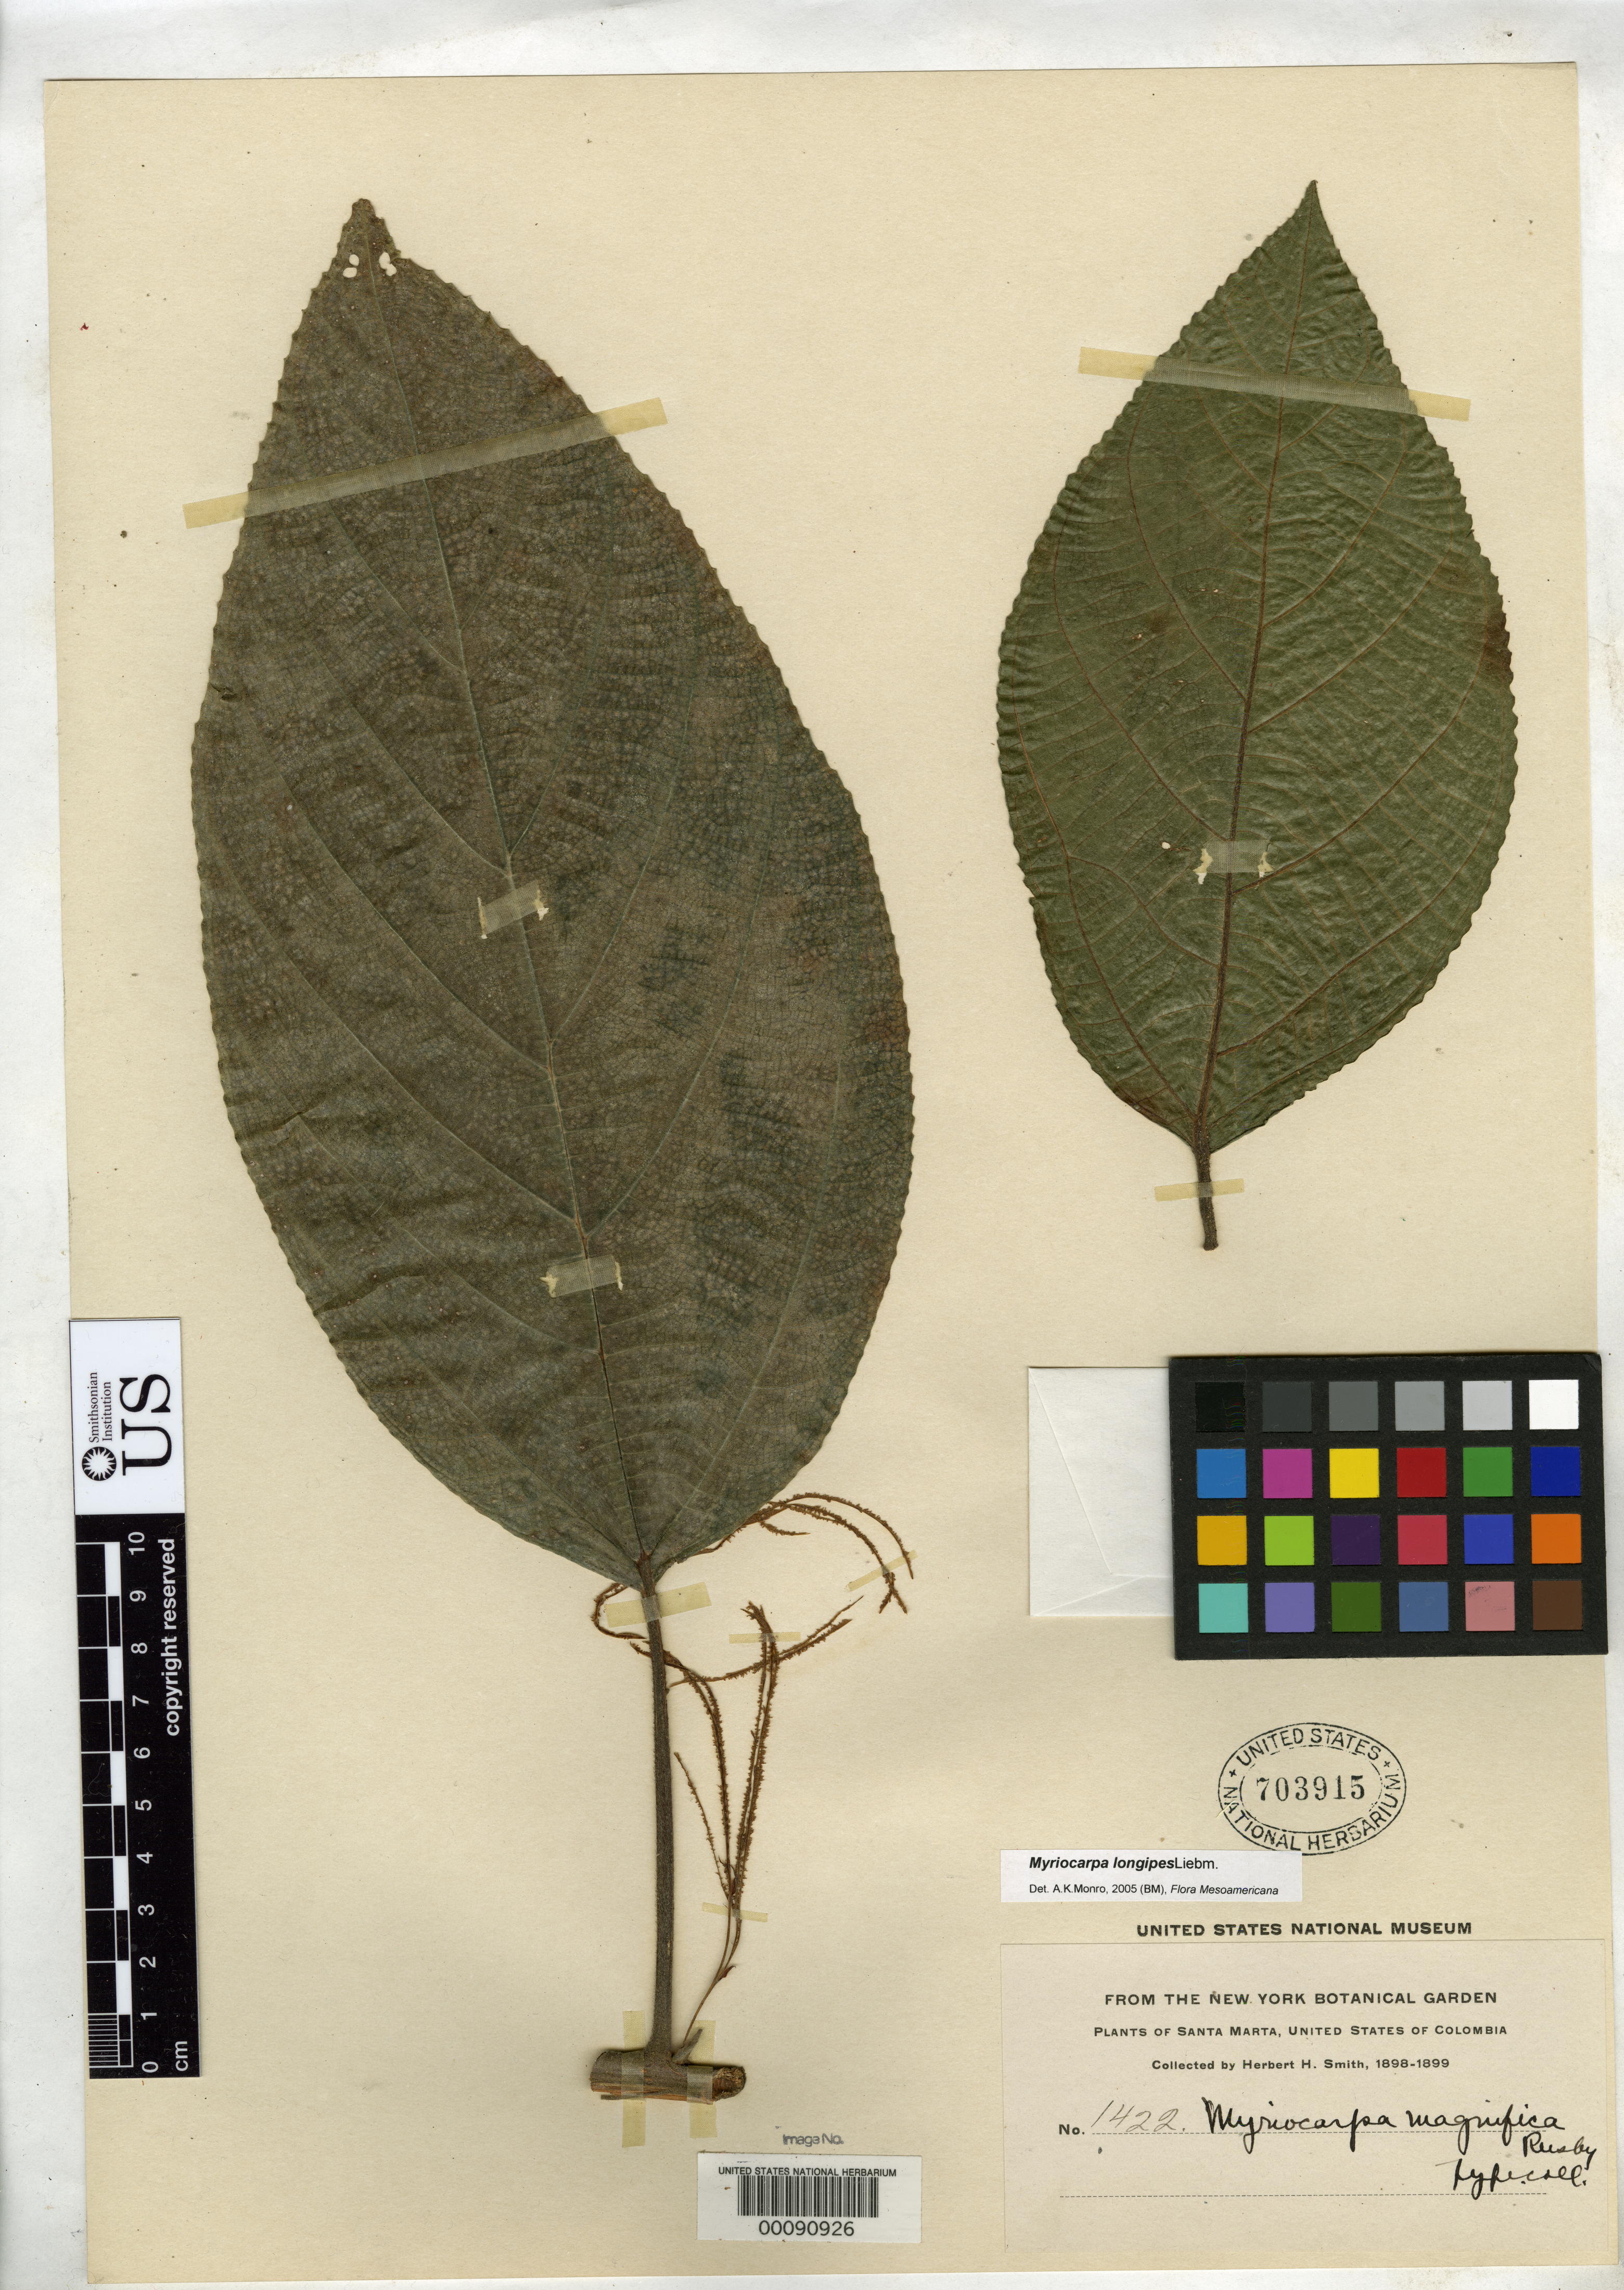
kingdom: Plantae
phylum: Tracheophyta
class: Magnoliopsida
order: Rosales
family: Urticaceae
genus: Myriocarpa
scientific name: Myriocarpa magnifica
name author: Rusby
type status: Isotype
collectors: Herbert H. Smith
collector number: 1422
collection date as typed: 23 Dec 1898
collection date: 1898-12-23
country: Colombia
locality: Cacagua Lita.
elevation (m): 457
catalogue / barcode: US 703915